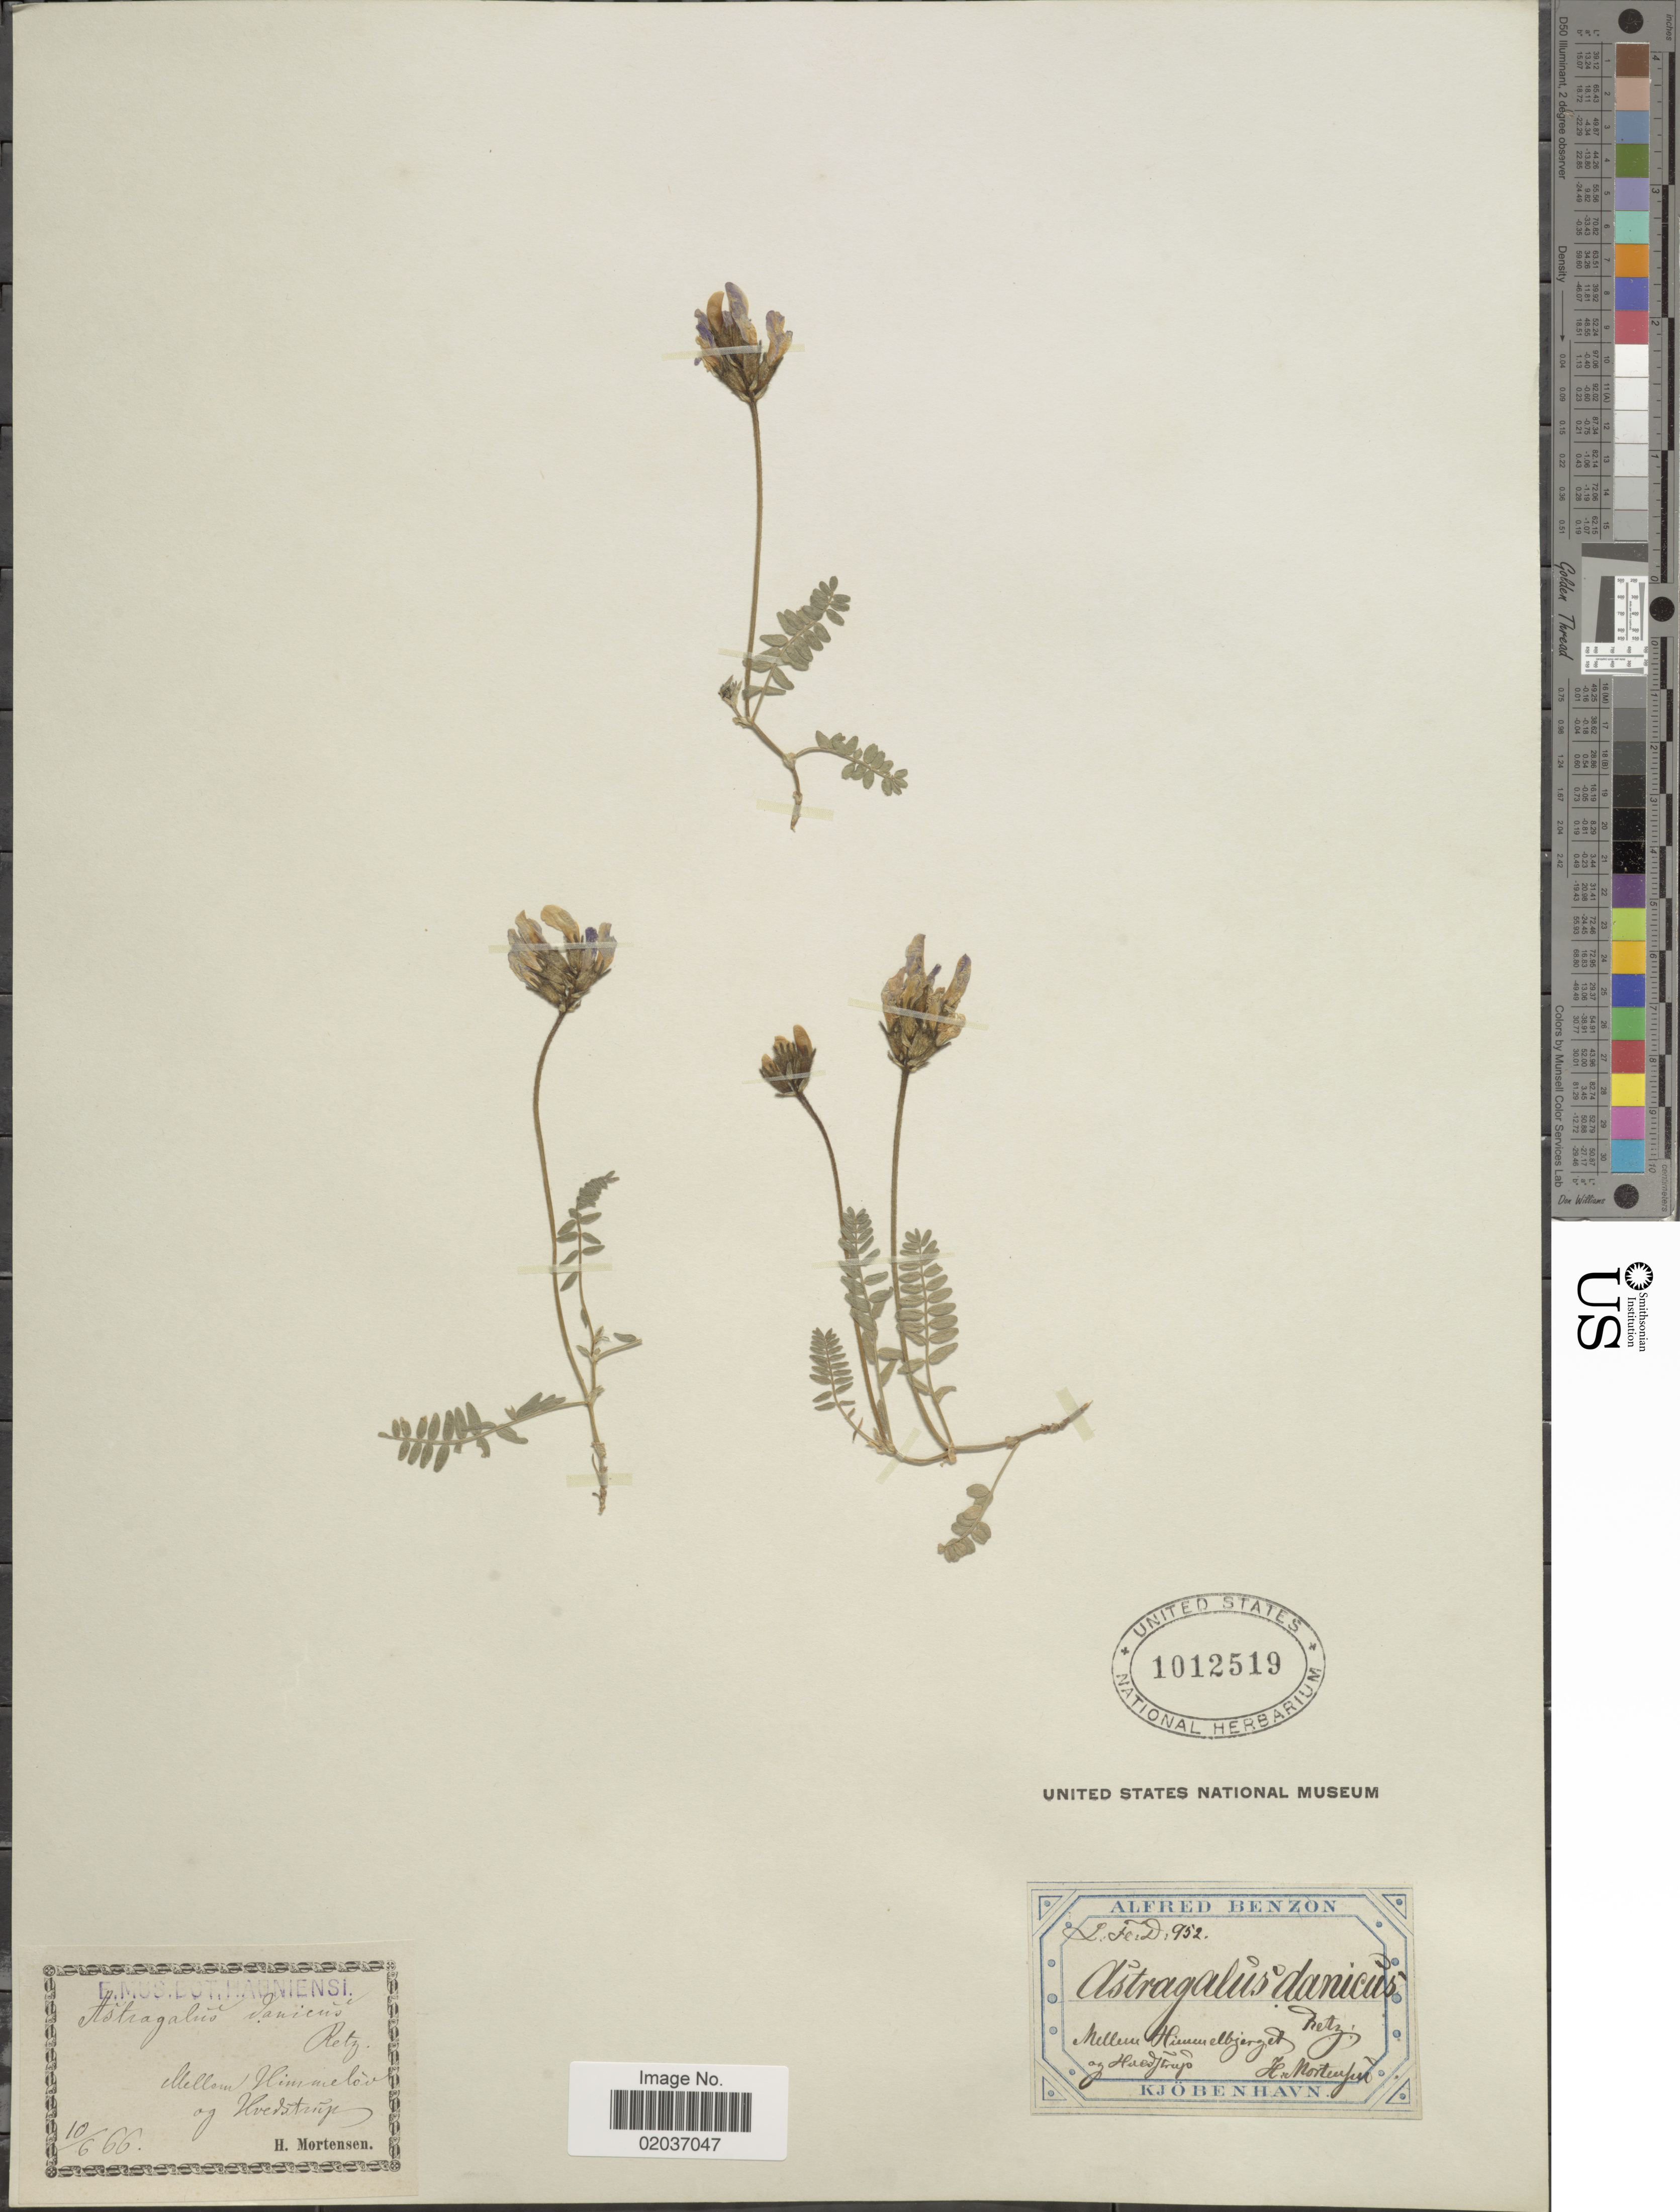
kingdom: Plantae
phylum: Tracheophyta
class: Magnoliopsida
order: Fabales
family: Fabaceae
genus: Astragalus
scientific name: Astragalus danicus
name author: Retz.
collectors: H. Mortensen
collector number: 952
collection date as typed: Transcribed d/m/y: 10/6/66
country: Denmark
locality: Mellem Himmelov of Hvedstrup.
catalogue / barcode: US 1012519